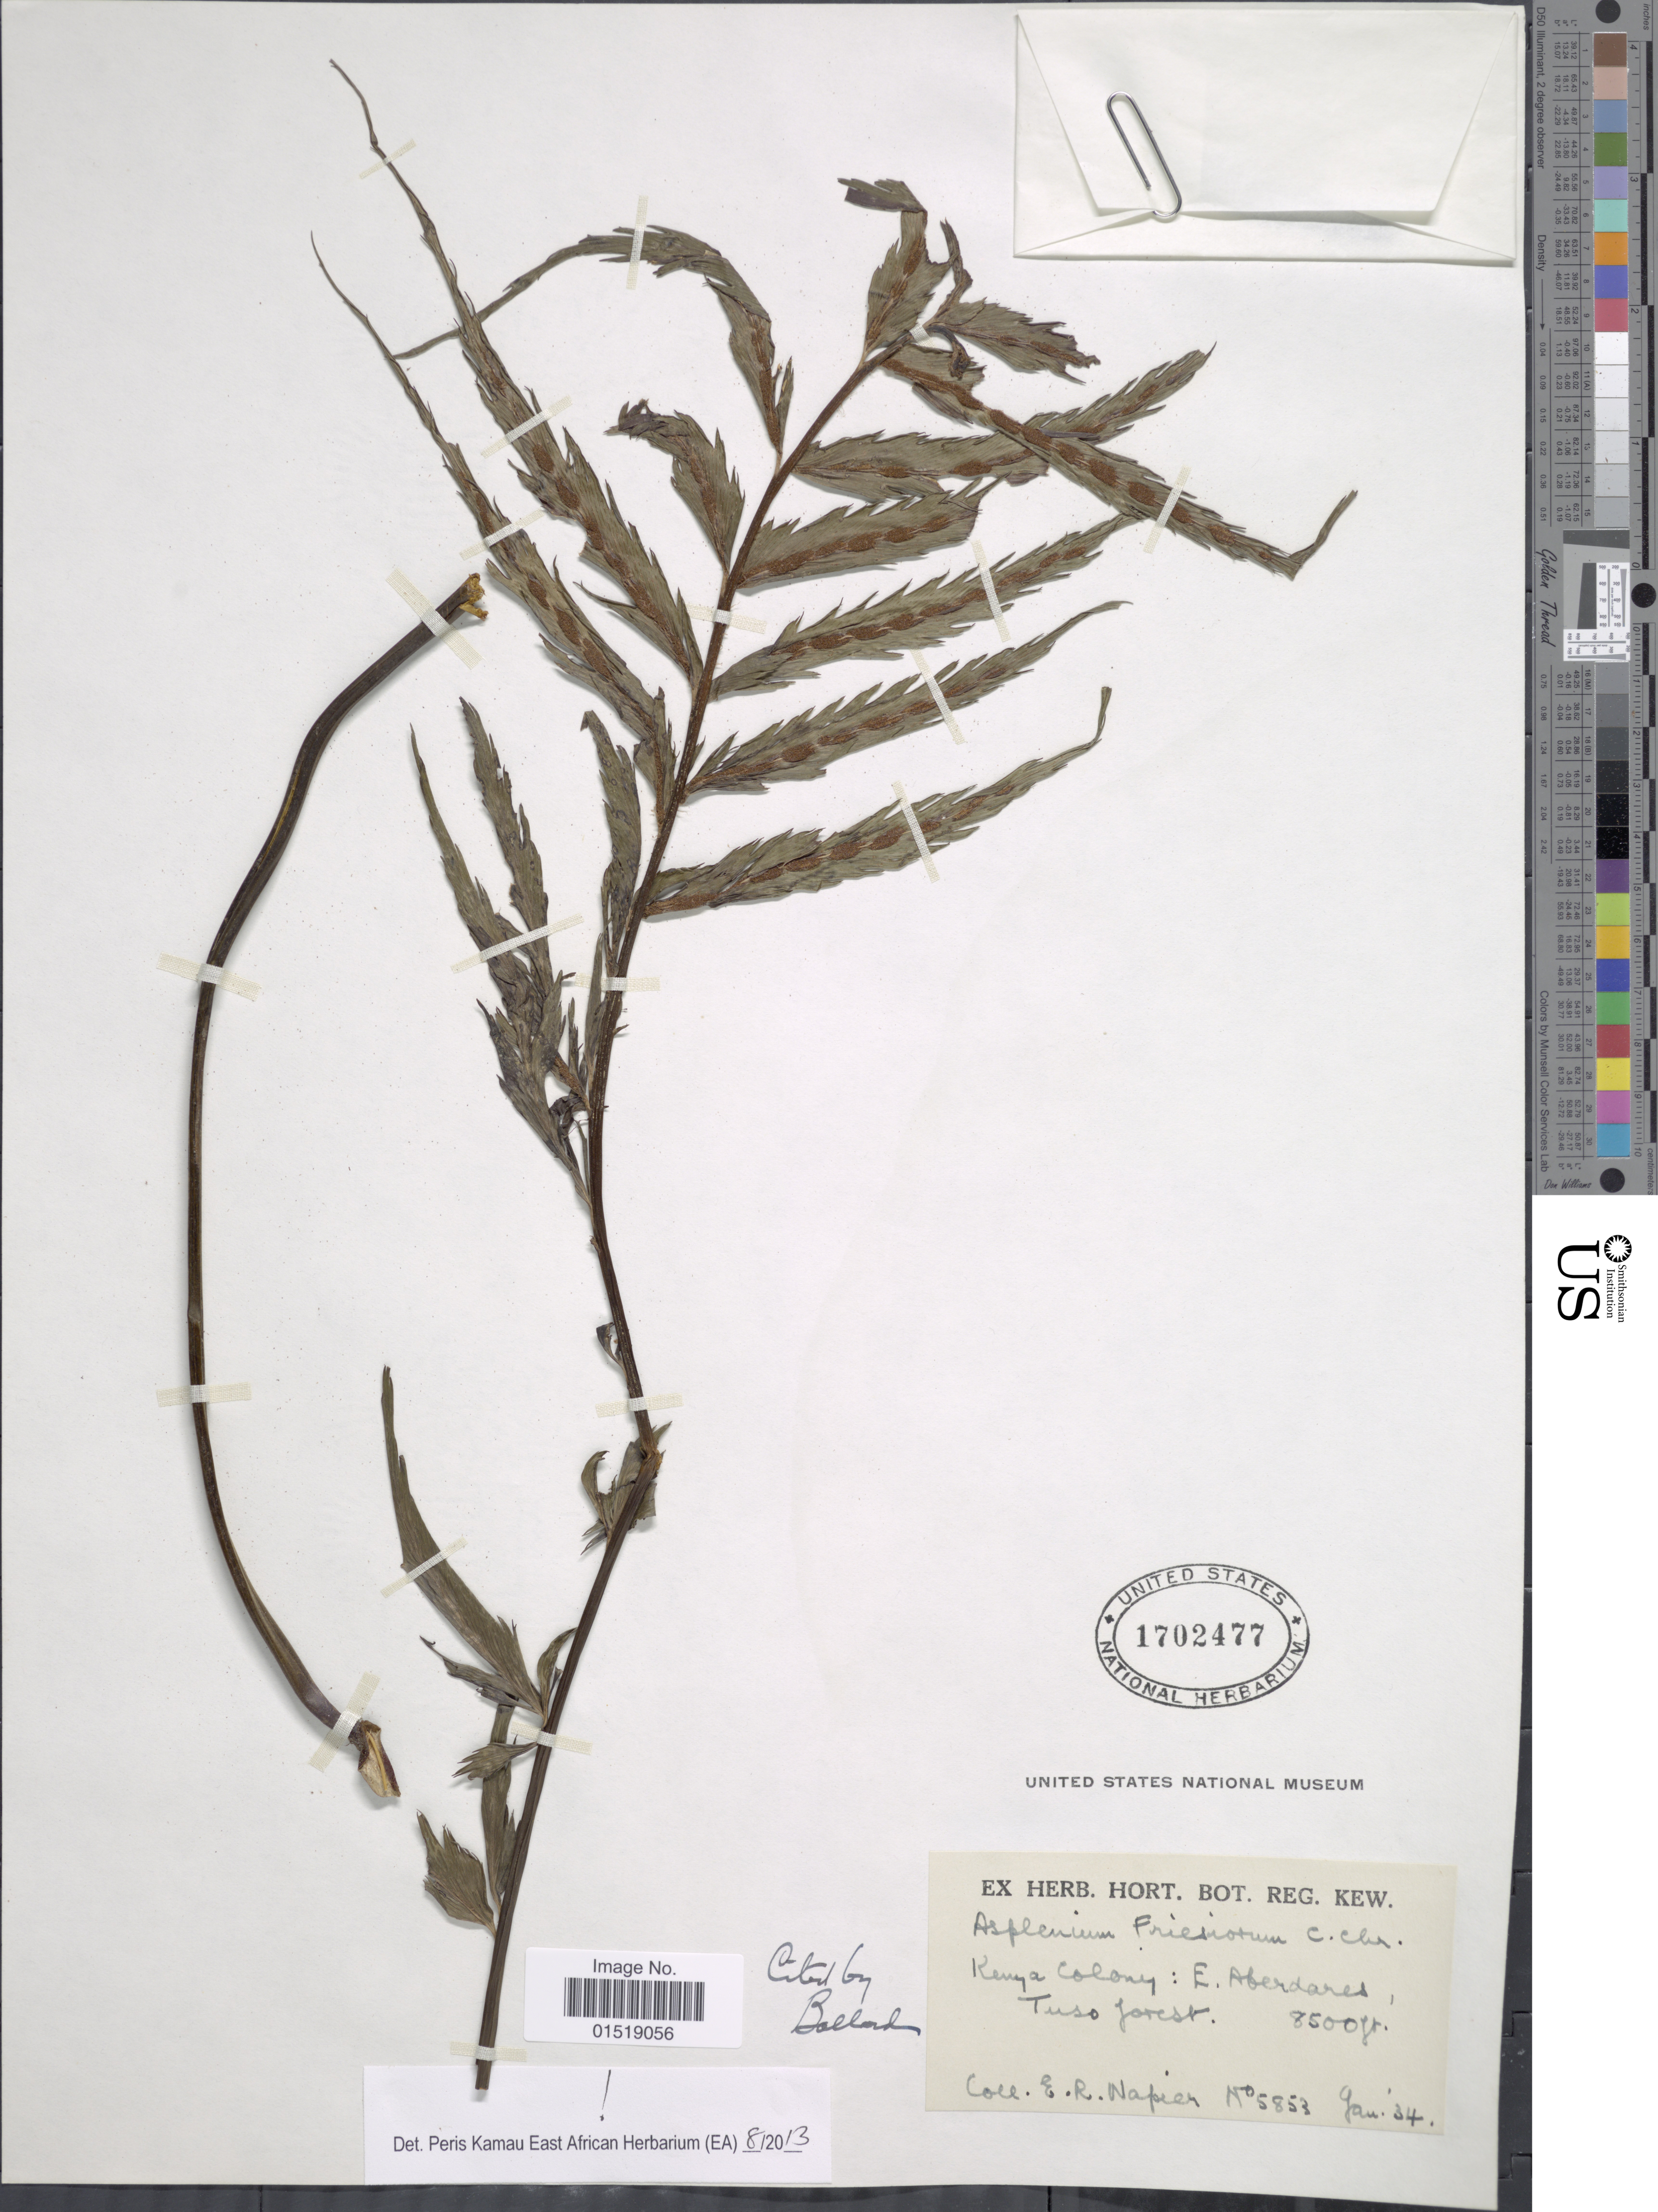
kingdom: Plantae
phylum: Tracheophyta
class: Polypodiopsida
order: Polypodiales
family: Aspleniaceae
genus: Asplenium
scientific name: Asplenium friesiorum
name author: C. Chr.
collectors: E. Napier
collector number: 5853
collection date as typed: Transcribed d/m/y: /1/34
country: Kenya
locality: Kenya Colony: E. Aberdares, Tuso forest.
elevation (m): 2591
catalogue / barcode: US 1702477